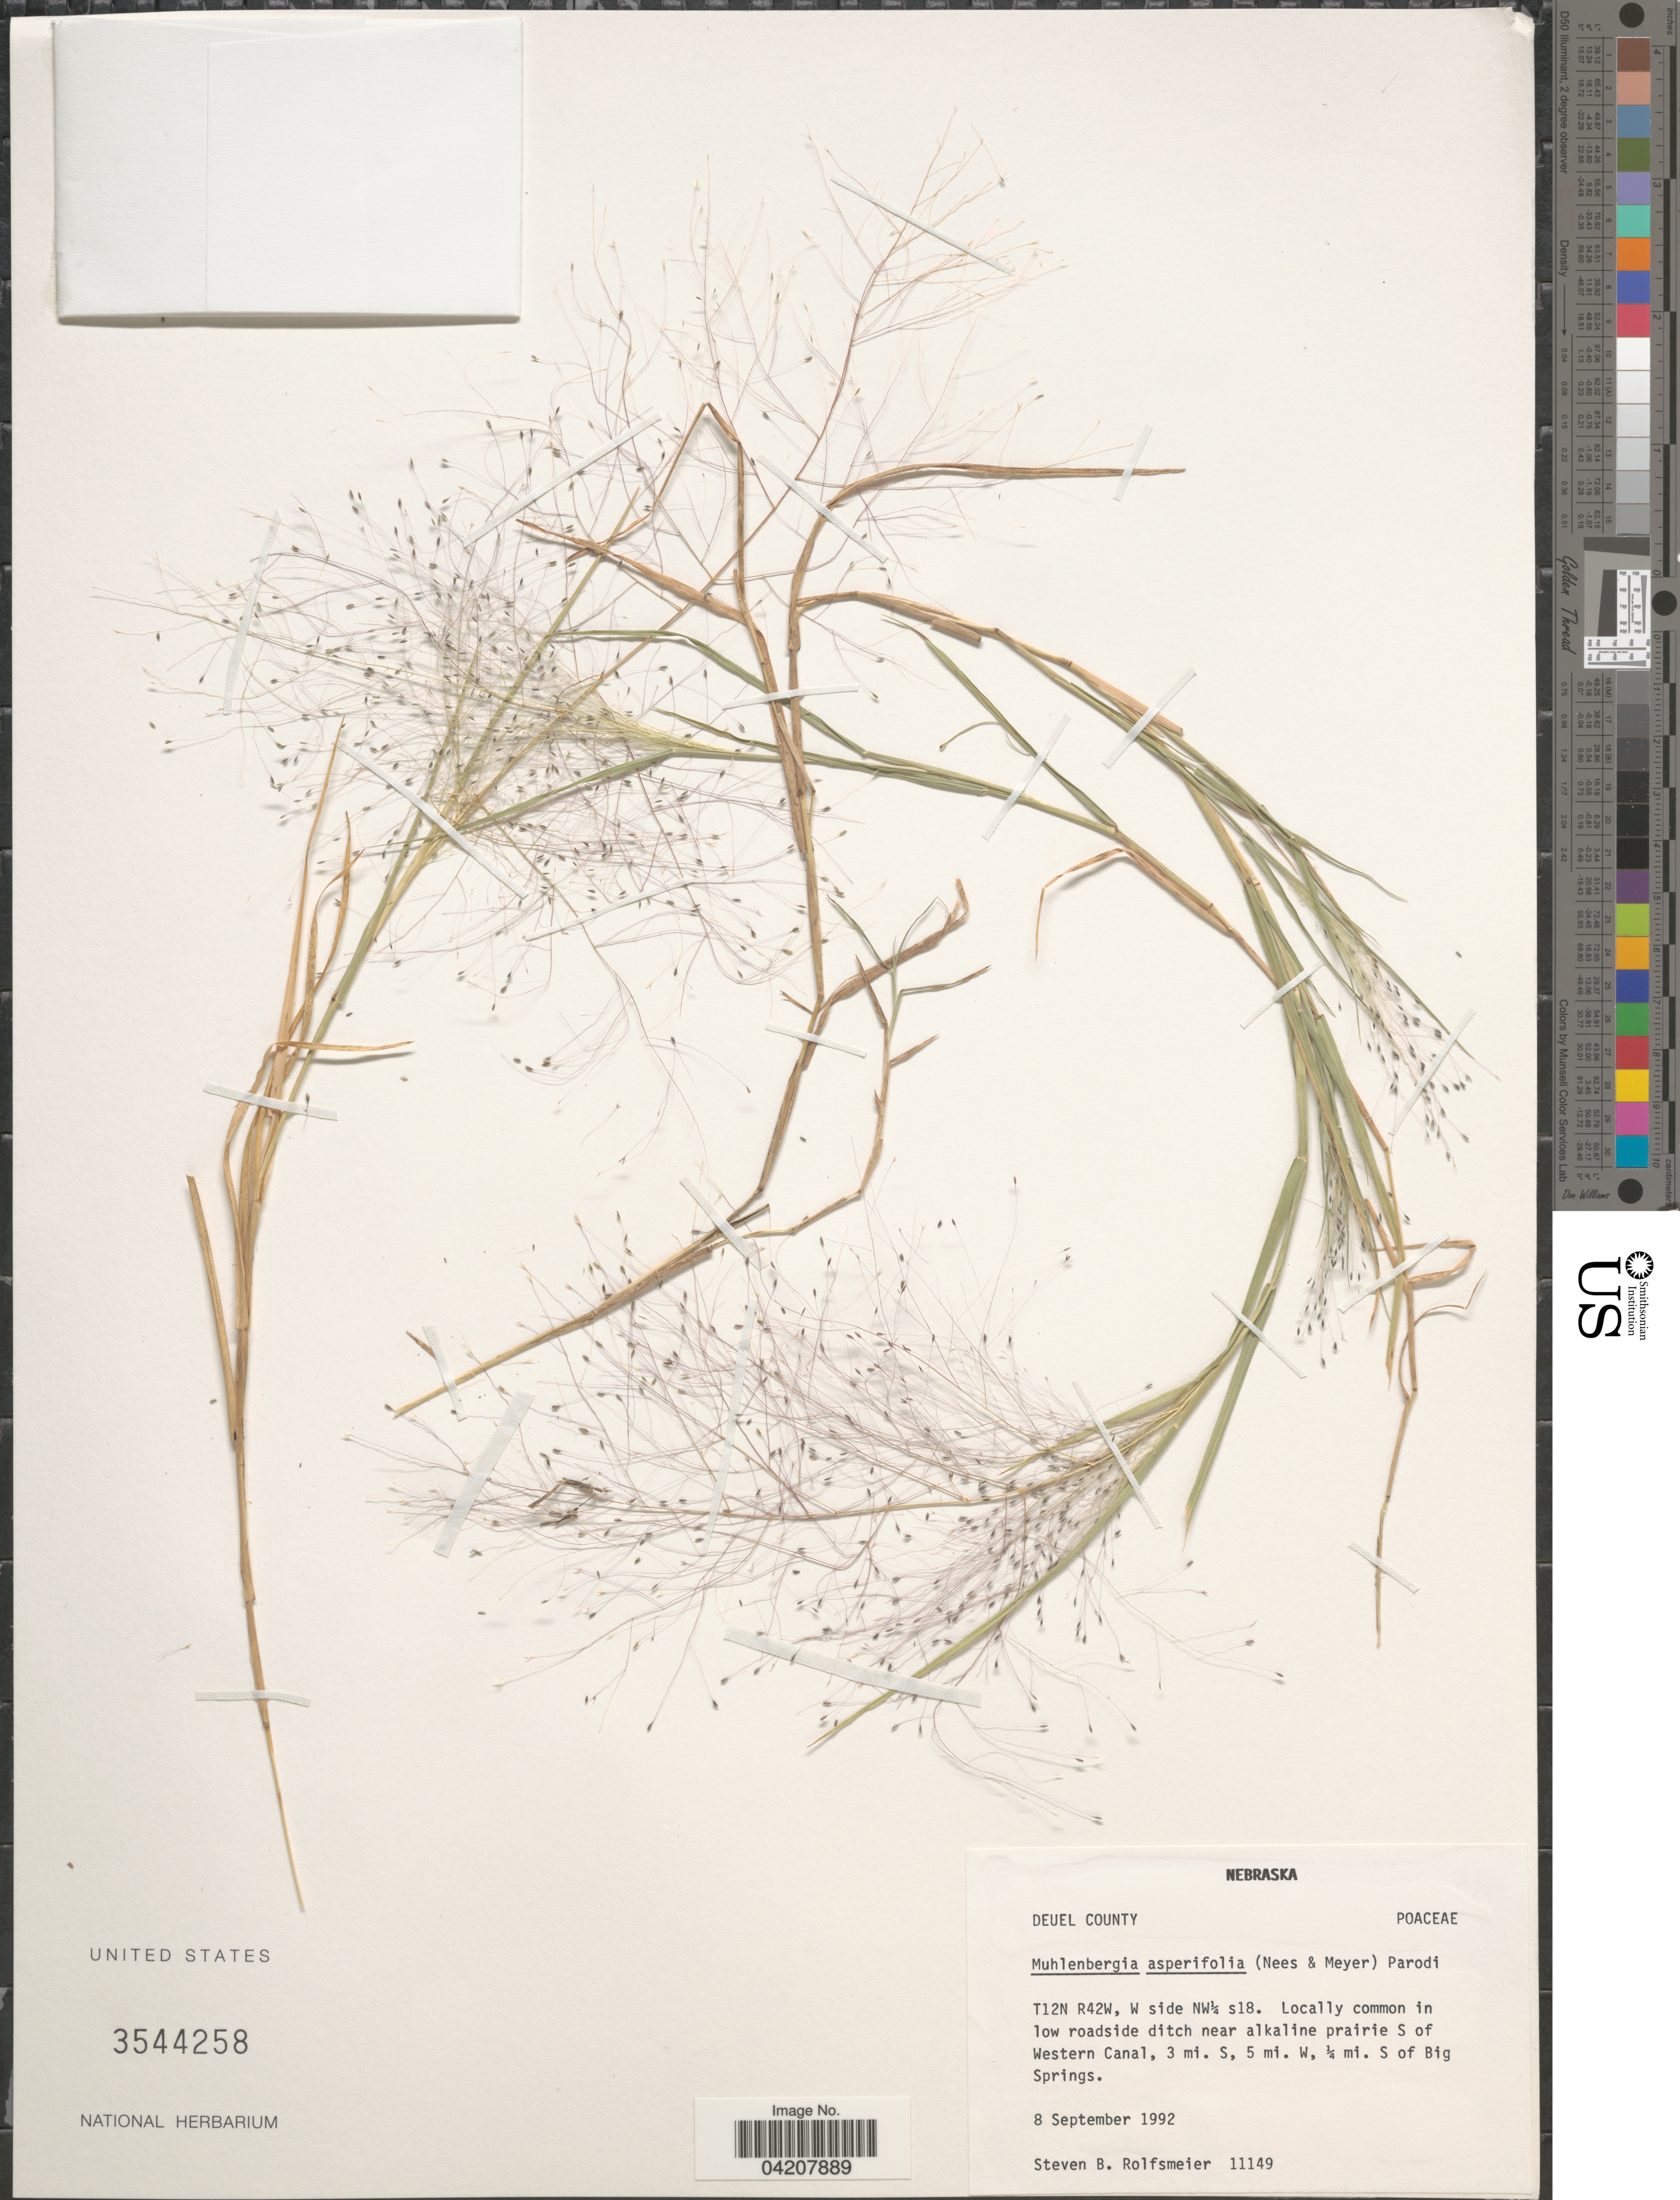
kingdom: Plantae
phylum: Tracheophyta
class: Liliopsida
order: Poales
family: Poaceae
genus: Muhlenbergia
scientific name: Muhlenbergia asperifolia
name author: (Nees & Meyen ex Trin.) Parodi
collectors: S. Rolfsmeier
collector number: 11149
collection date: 1992-09-08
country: United States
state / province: Nebraska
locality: Deuel County. T12N R42W, W side NW¼ s18. In low roadside ditch near alkaline prairie S of Western Canal, 3 mi. S, 5 mi. W, ¼ mi. S of Big Springs.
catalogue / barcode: US 3544258